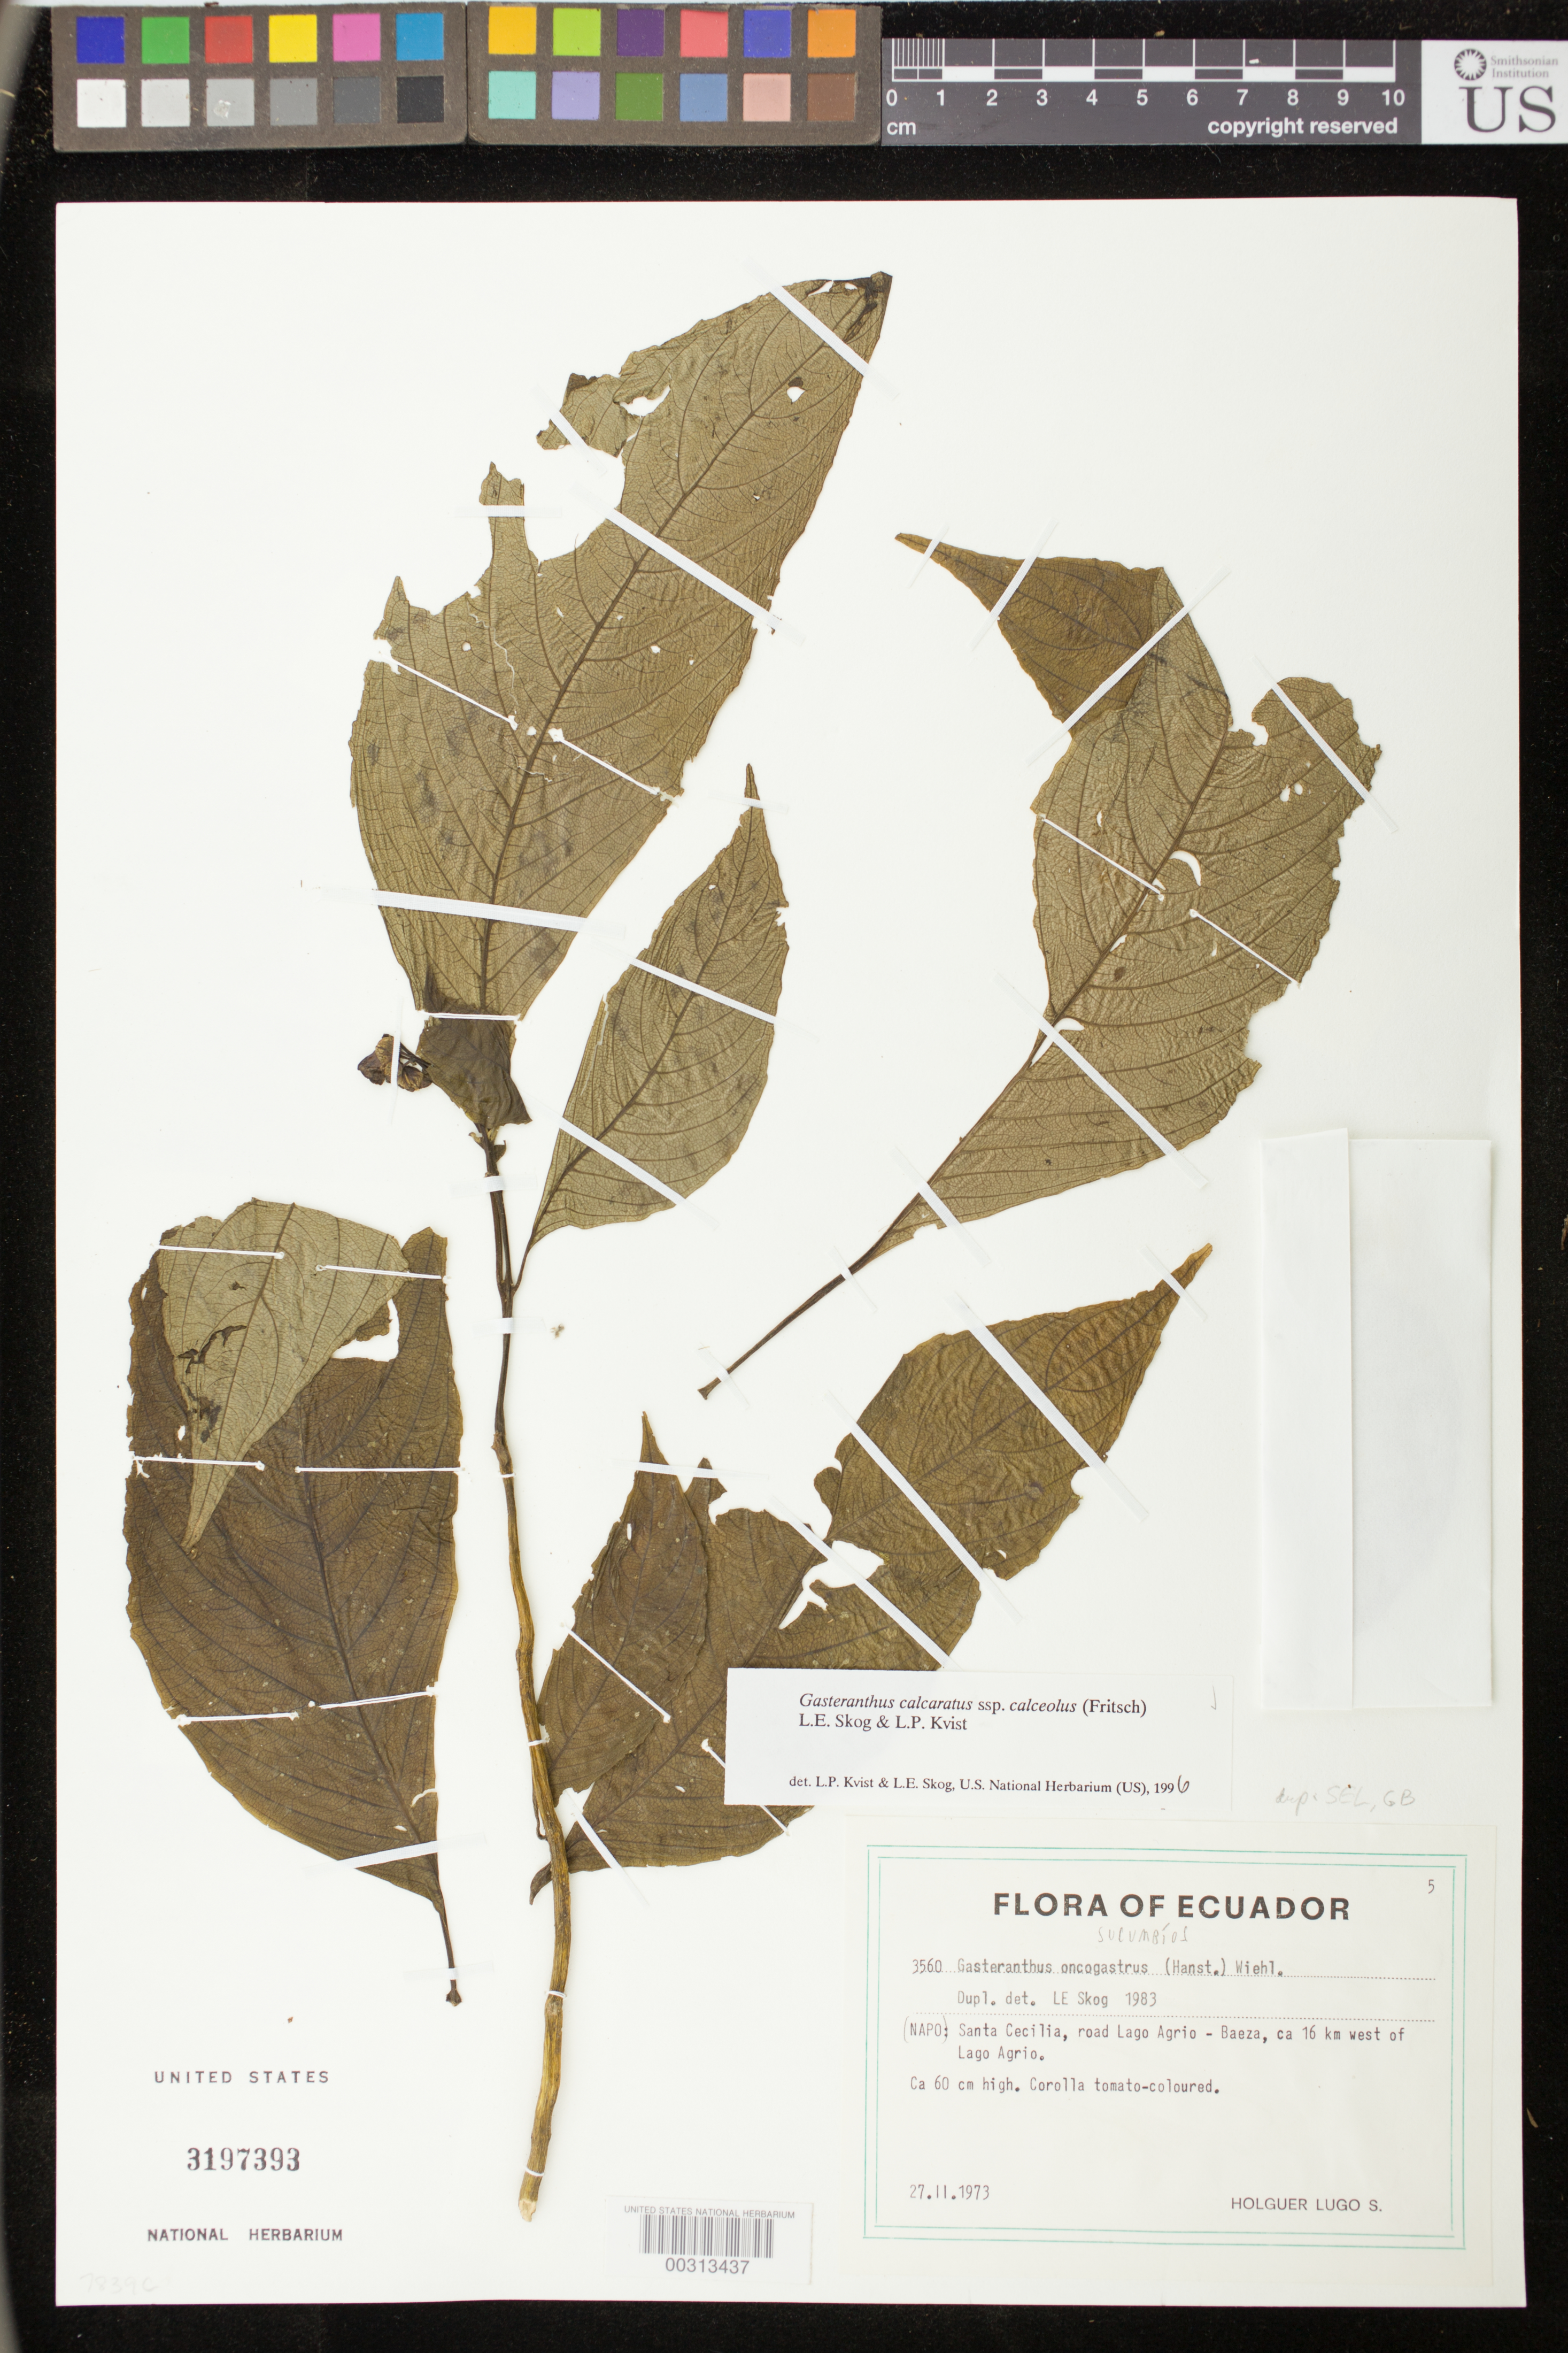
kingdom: Plantae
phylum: Tracheophyta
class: Magnoliopsida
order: Lamiales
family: Gesneriaceae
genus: Gasteranthus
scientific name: Gasteranthus calcaratus subsp. calceolus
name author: (Fritsch) L.E. Skog & L.P. Kvist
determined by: Skog, Laurence E.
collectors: H. Lugo S.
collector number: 3560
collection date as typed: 27 Feb 1973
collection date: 1973-02-27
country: Ecuador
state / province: Sucumbíos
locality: ("Napo.") Santa Cecilia, road Lago Agrio - Baeza, ca 16 km W of Lago Agrio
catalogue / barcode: US 3197393